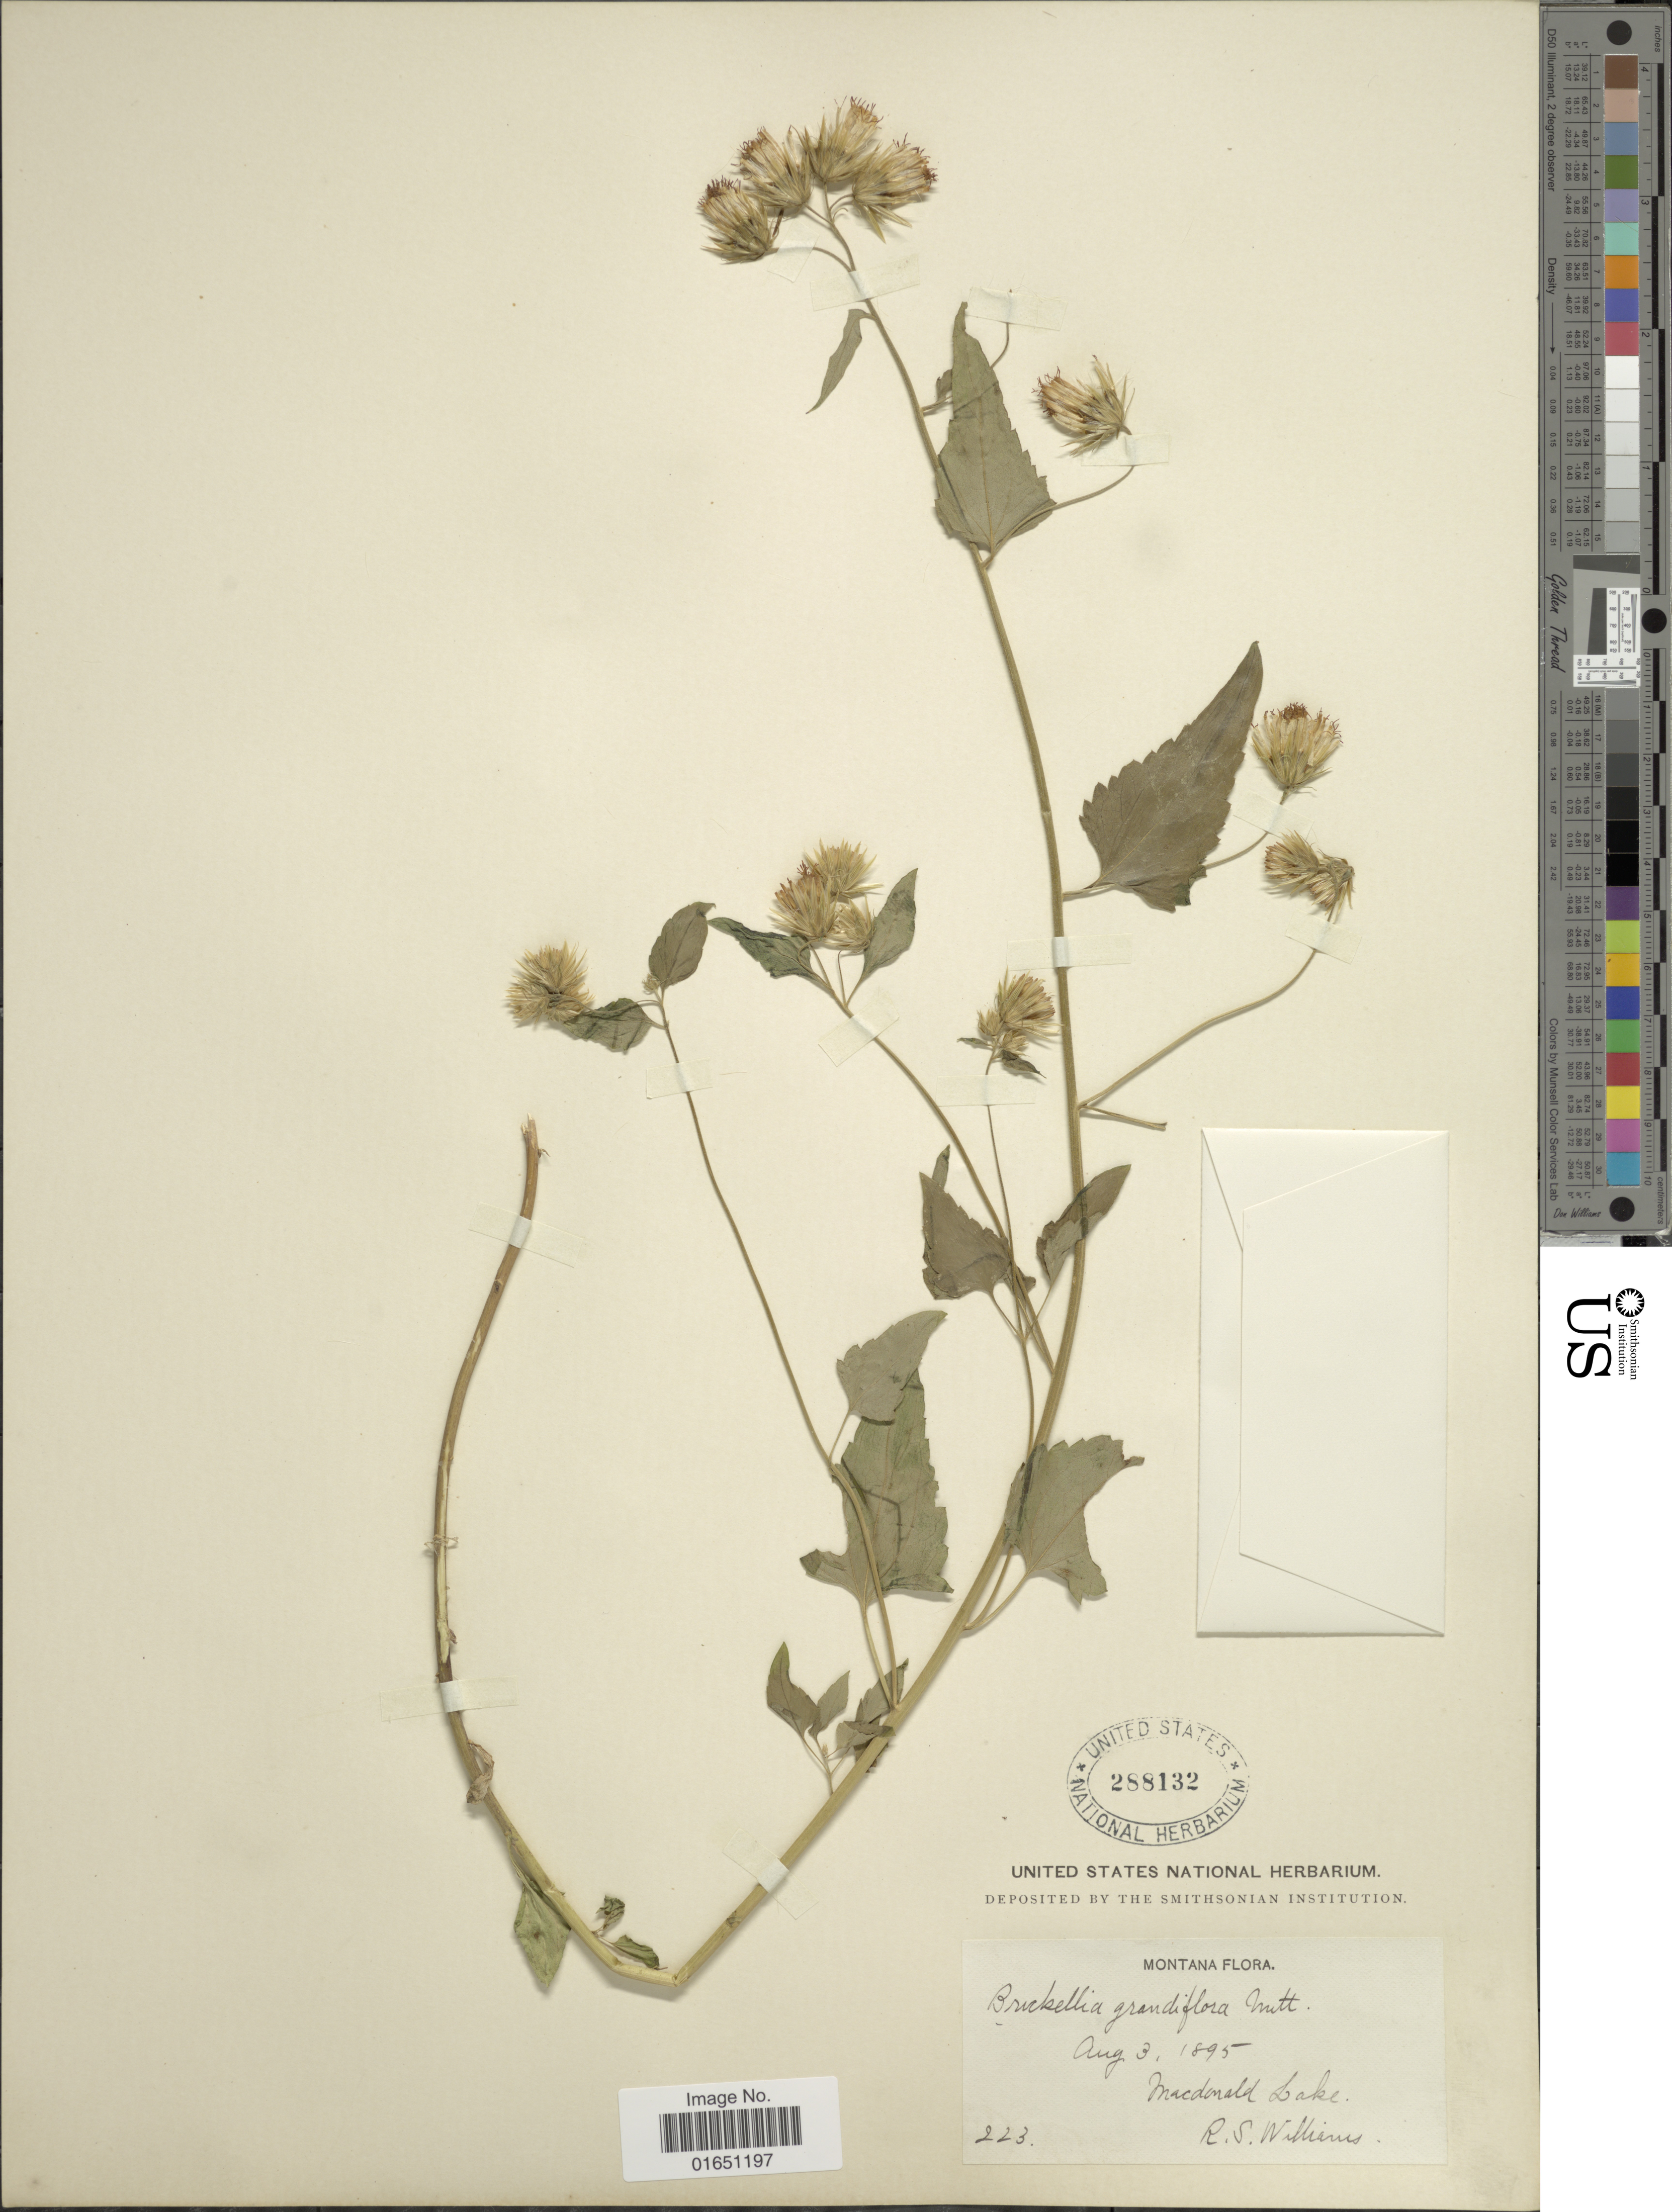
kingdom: Plantae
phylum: Tracheophyta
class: Magnoliopsida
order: Asterales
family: Asteraceae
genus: Brickellia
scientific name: Brickellia grandiflora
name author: (Hook.) Nutt.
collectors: R. S. Williams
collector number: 223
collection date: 1895-08-03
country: United States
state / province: Montana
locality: MacDonald Lake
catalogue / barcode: US 288132